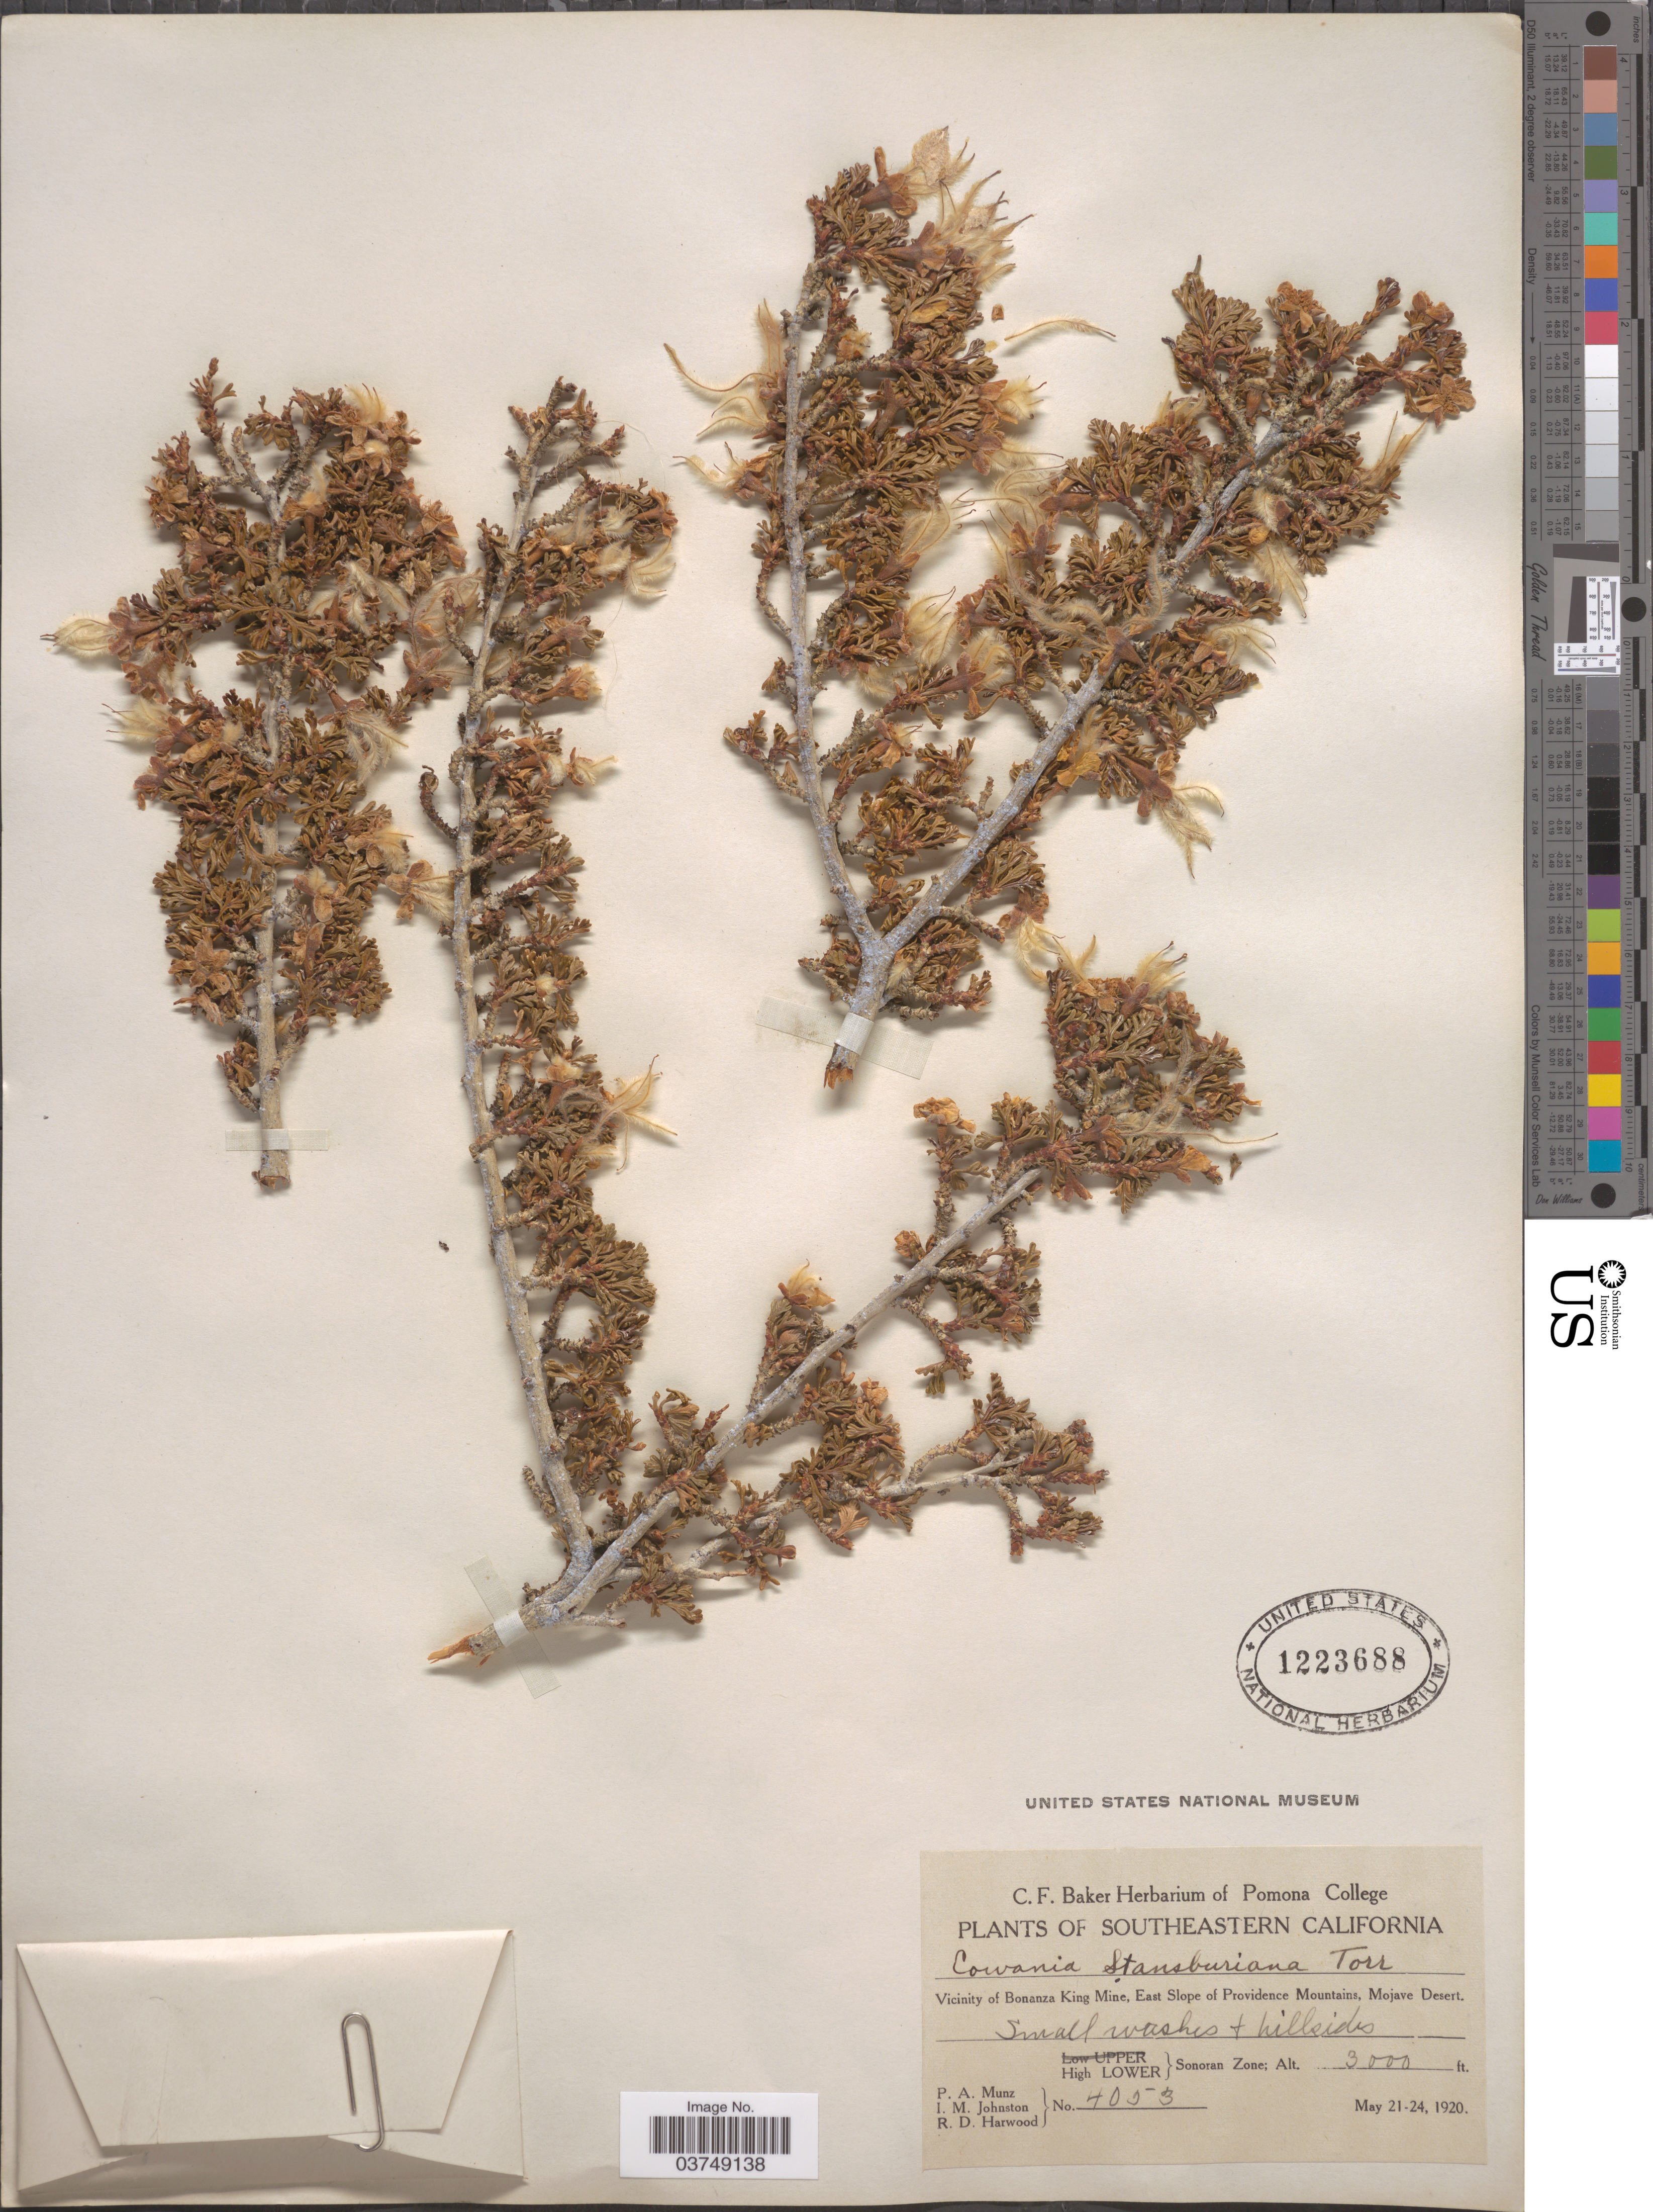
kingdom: Plantae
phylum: Tracheophyta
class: Magnoliopsida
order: Rosales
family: Rosaceae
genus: Purshia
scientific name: Purshia stansburyana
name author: (Torr.) Henrickson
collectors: P. A. Munz, I.M. Johnston & R. Harwood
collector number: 4053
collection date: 1920-05-21/1920-05-24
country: United States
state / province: California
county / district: San Bernardino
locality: Southeastern California. Vicinity of Bonanza King Mine, East Slope of Providence Mountains, Mojave Desert. High Lower Sonoran Zone.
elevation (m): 914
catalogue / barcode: US 1223688